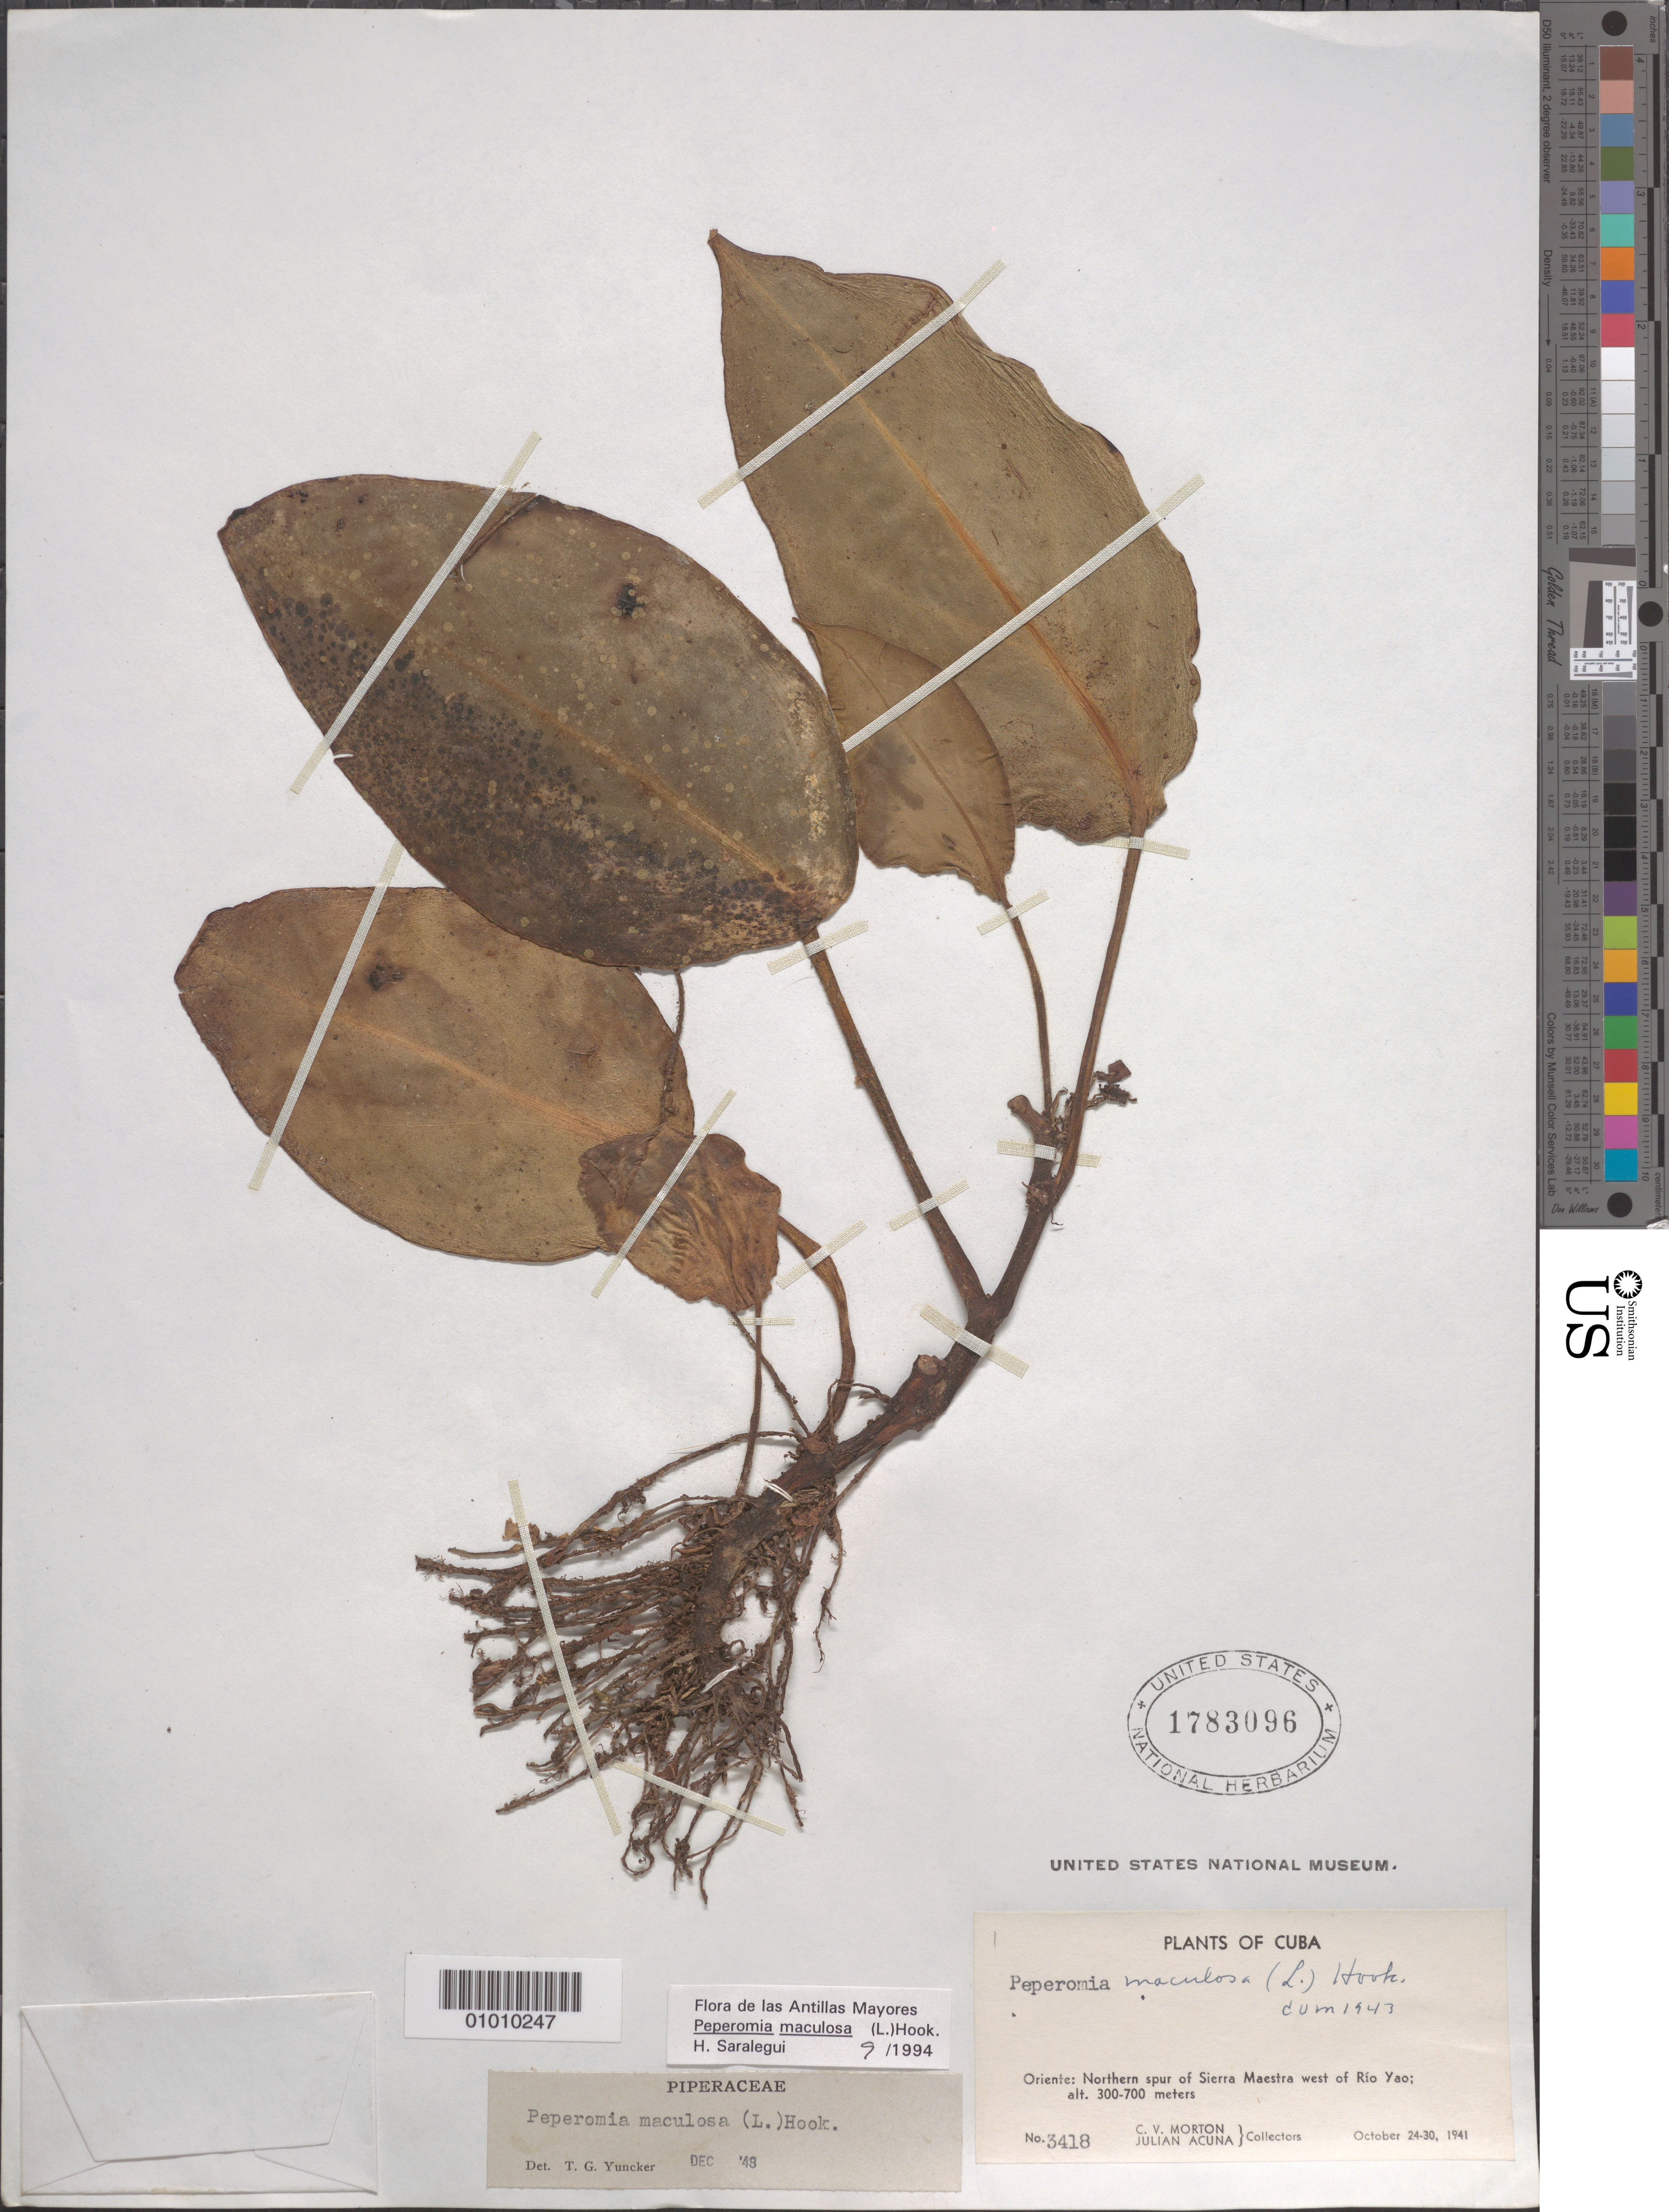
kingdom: Plantae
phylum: Tracheophyta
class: Magnoliopsida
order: Piperales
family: Piperaceae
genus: Peperomia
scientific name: Peperomia maculosa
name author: (L.) Hook.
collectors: C. V. Morton & J. Acuña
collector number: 3418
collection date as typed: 24 Oct 1941 to 30 Oct 1941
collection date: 1941-10-24/1941-10-30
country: Cuba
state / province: Oriente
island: Cuba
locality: Northern spur of Sierra Maestra W of Rio Yao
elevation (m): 300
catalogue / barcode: US 1783096